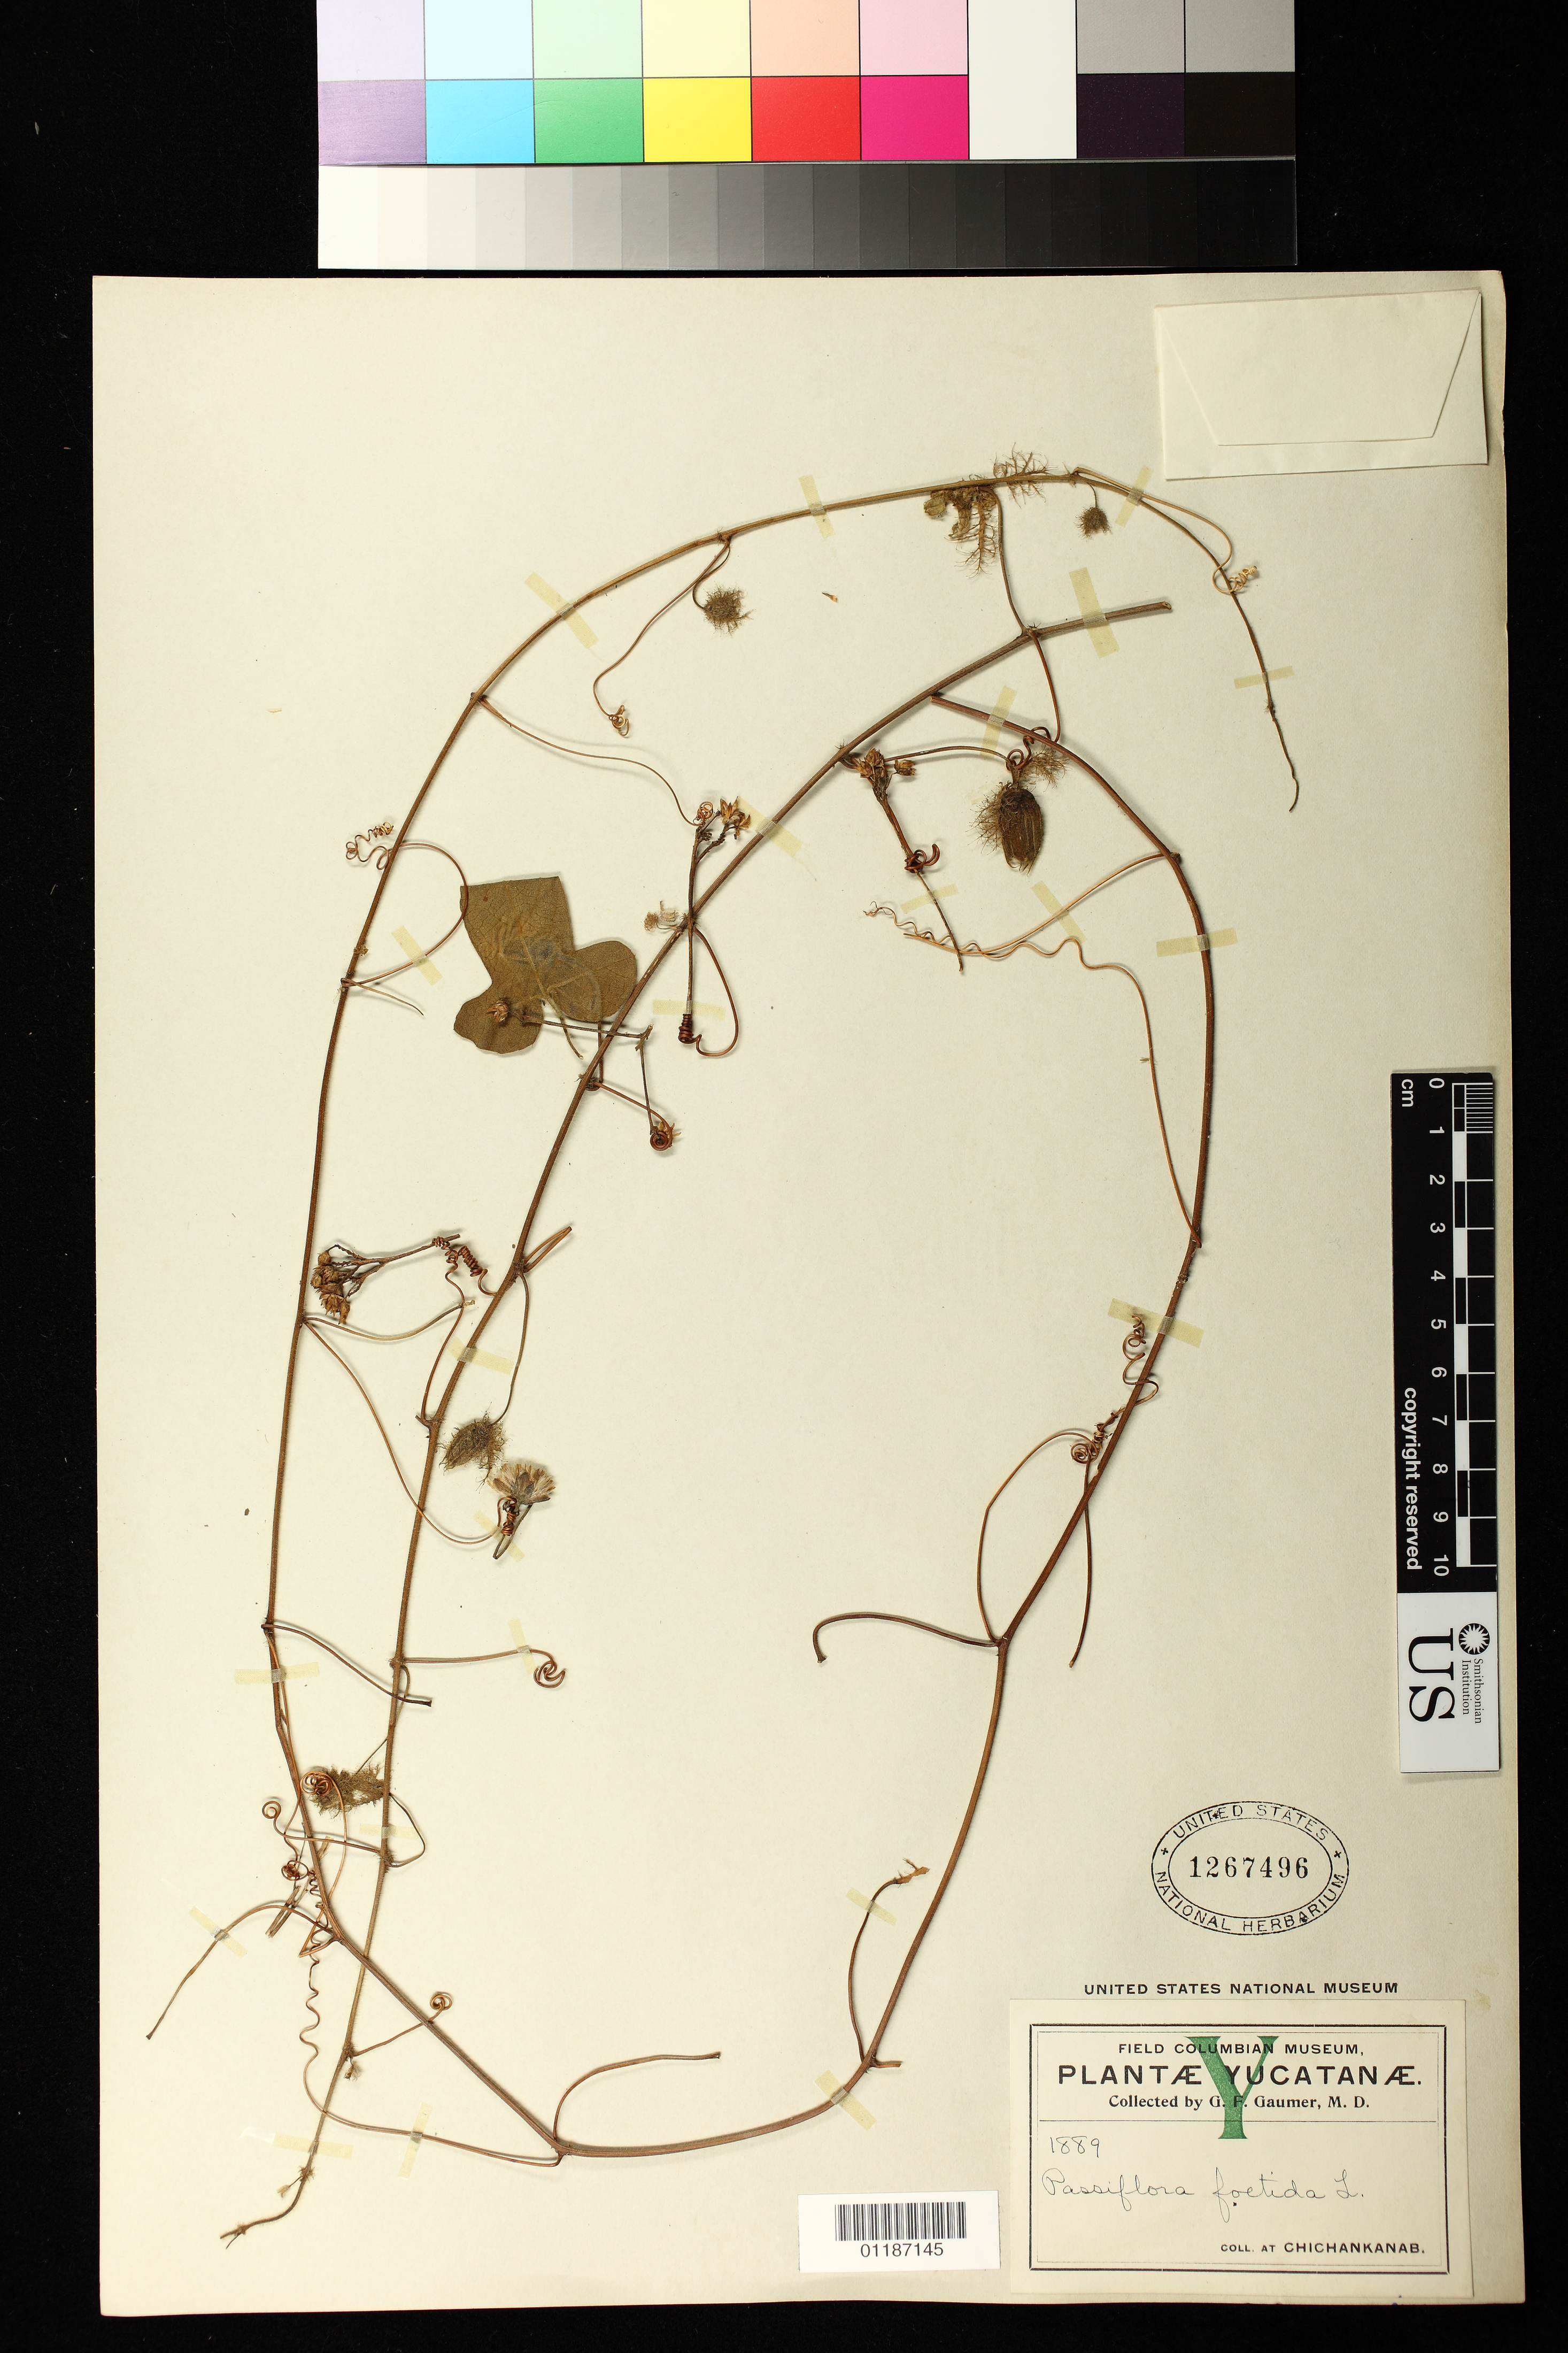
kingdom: Plantae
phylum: Tracheophyta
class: Magnoliopsida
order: Malpighiales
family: Passifloraceae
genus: Passiflora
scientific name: Passiflora foetida var. gossypiifolia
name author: (Desv.) Mast.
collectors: G. F. Gaumer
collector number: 1889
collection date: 1889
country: Mexico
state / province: Yucatán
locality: Chichankanab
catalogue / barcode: US 1267496